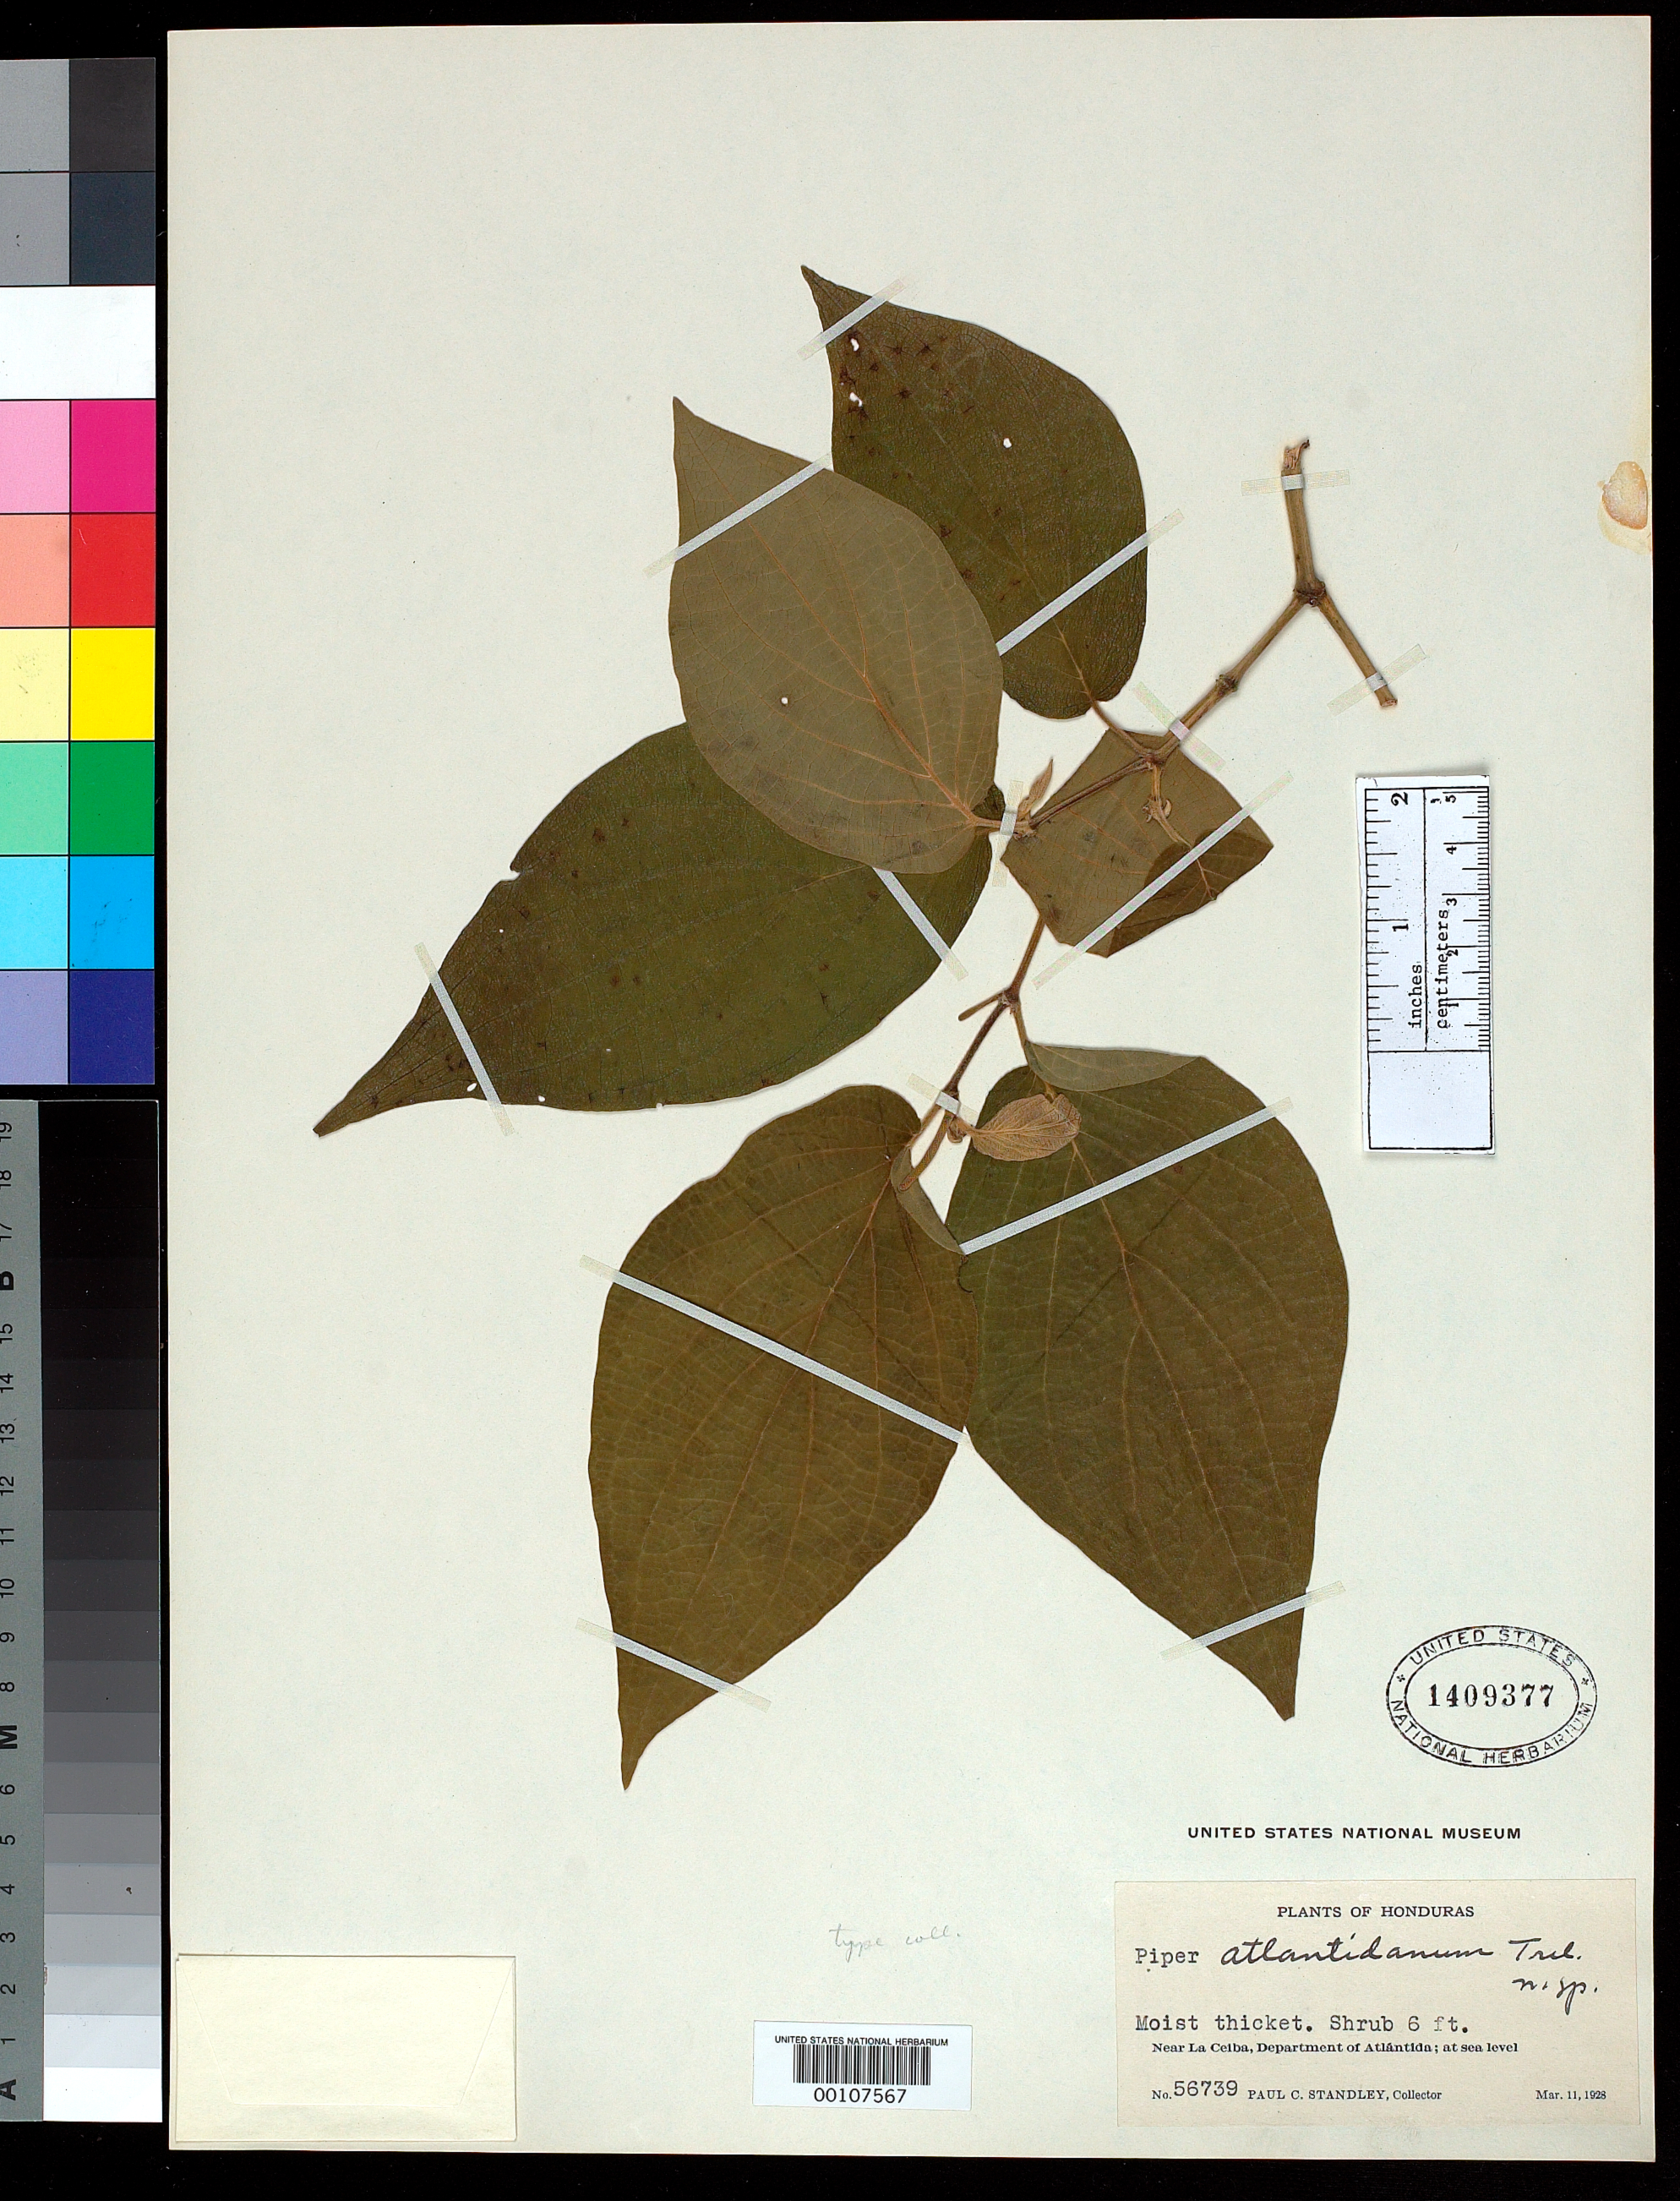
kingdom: Plantae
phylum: Tracheophyta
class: Magnoliopsida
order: Piperales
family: Piperaceae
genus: Piper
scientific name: Piper atlantidanum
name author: Trel.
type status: Isotype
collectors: P. C. Standley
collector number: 56739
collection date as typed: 11 Mar 1928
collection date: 1928-03-11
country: Honduras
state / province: Atlántida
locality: La Ceiba.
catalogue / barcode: US 1409377